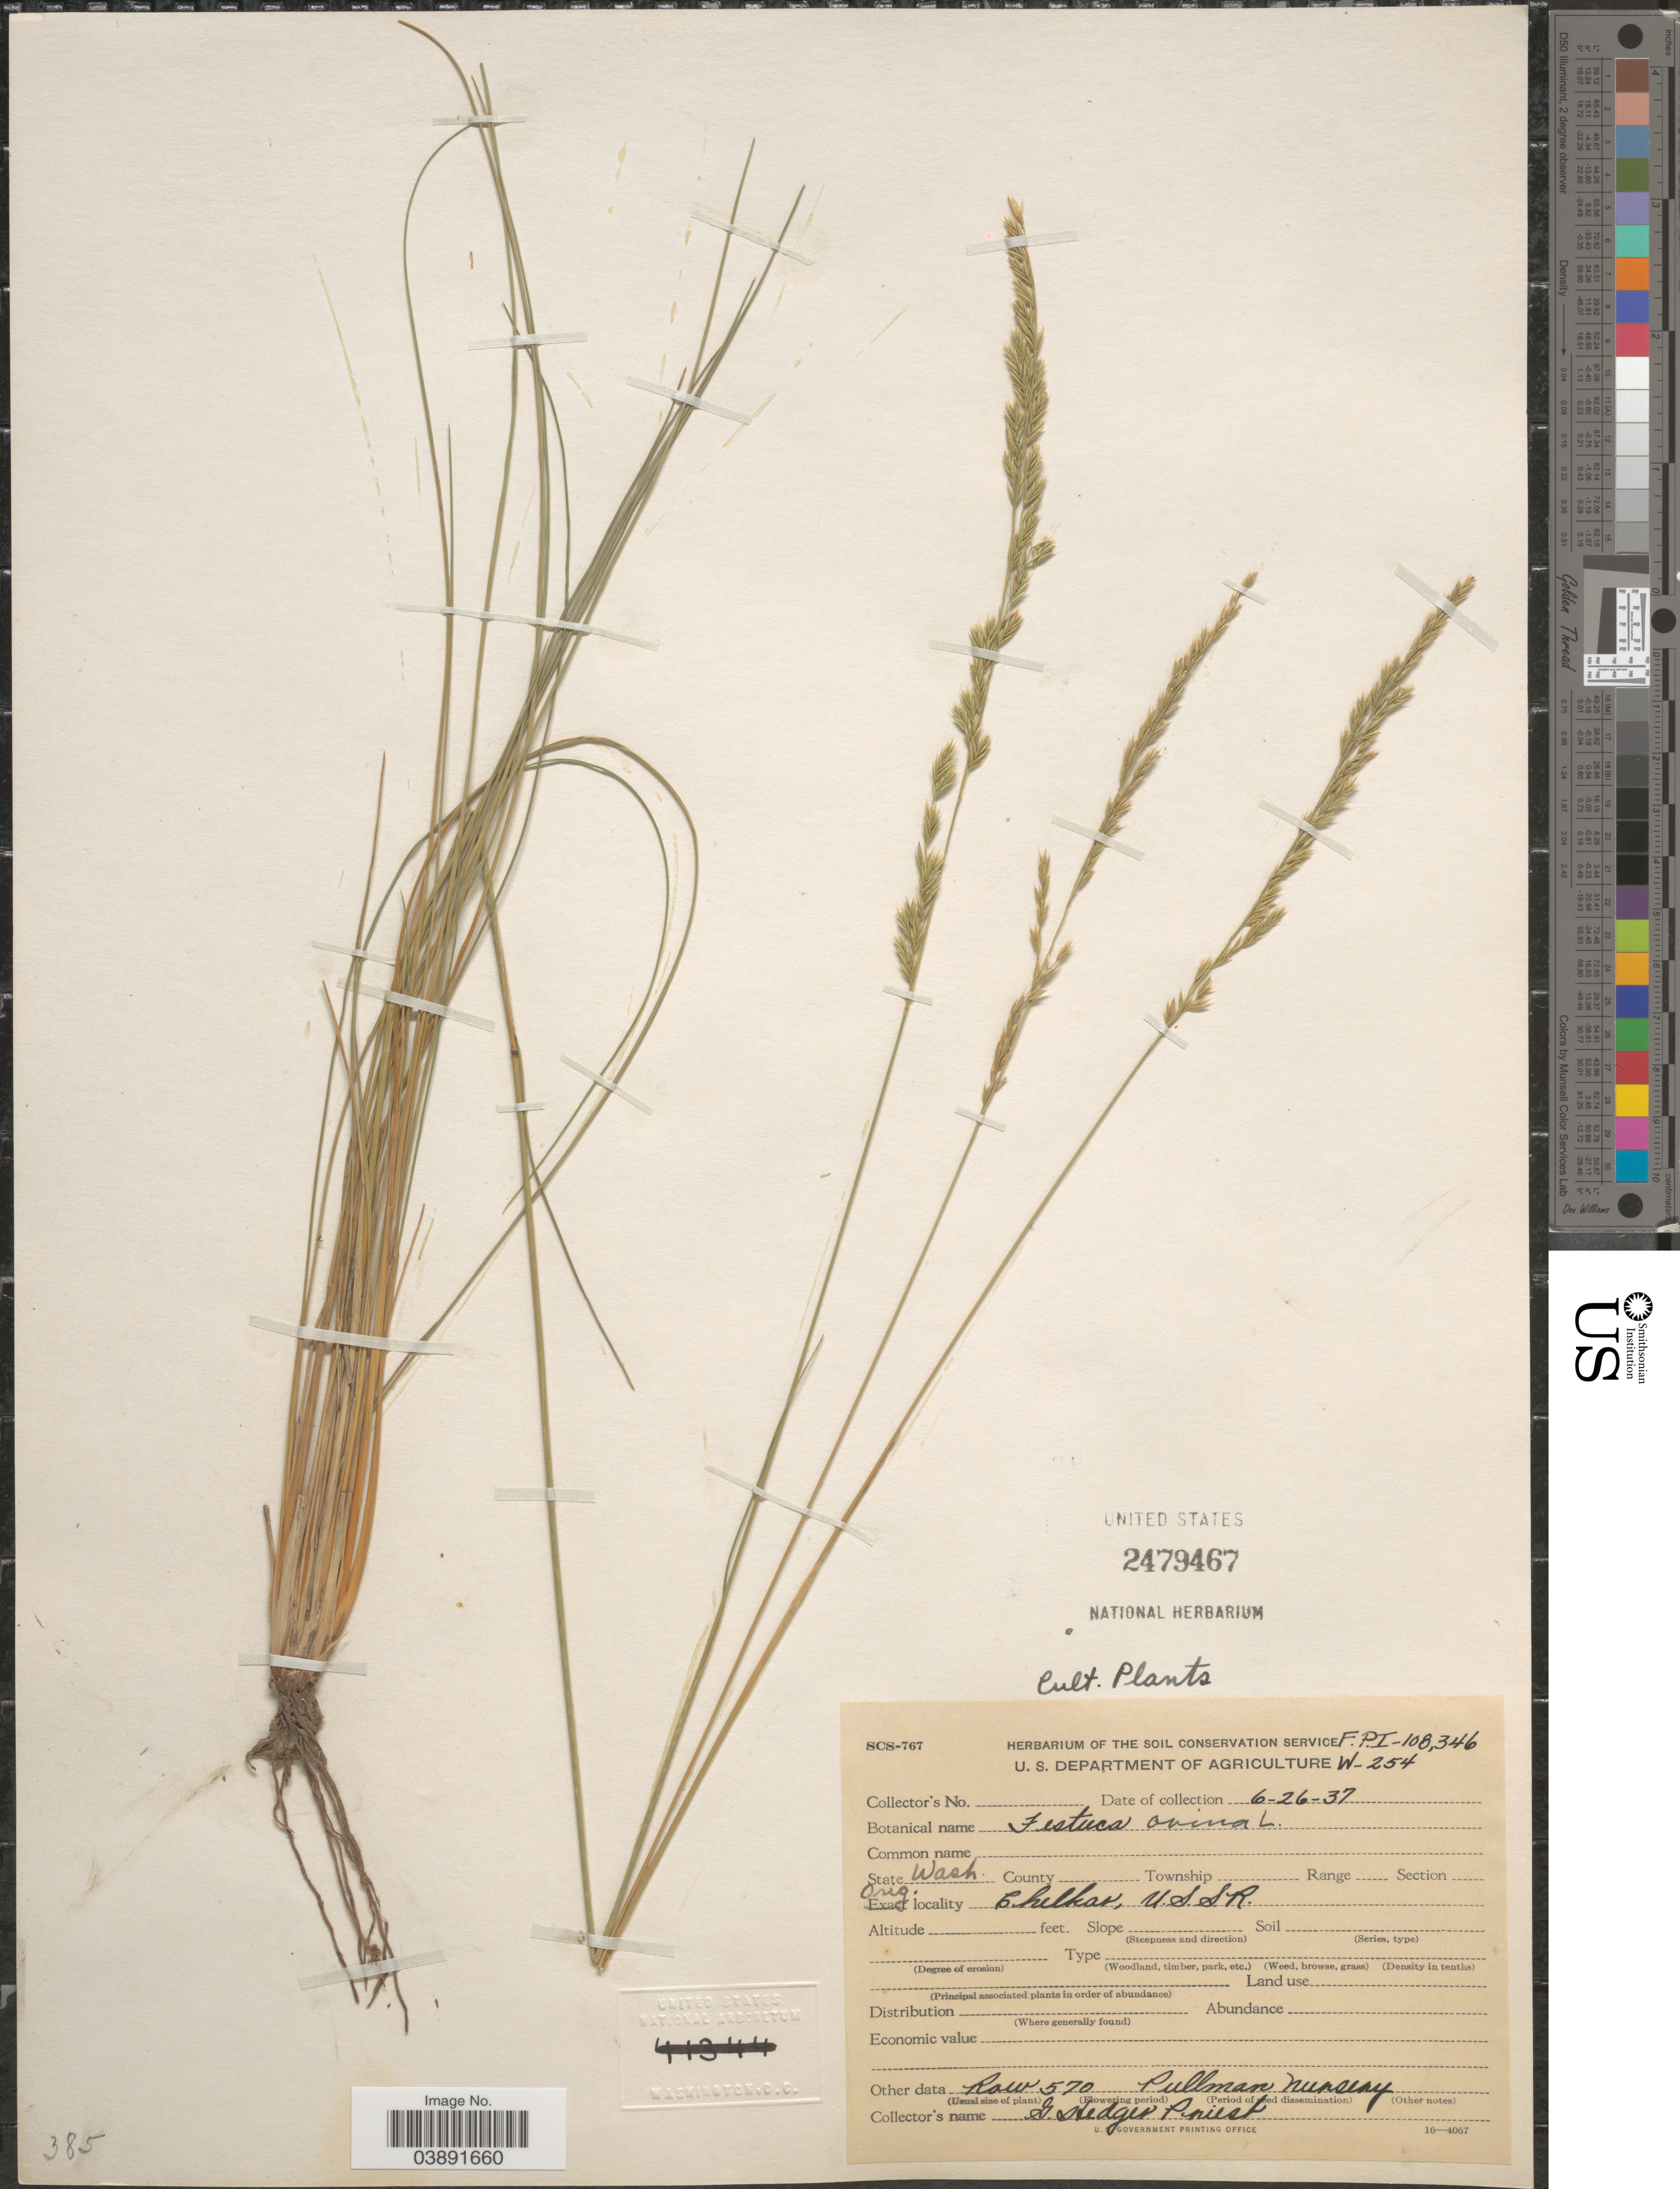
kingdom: Plantae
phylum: Tracheophyta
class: Liliopsida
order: Poales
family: Poaceae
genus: Festuca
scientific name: Festuca ovina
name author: L.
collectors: G. Priest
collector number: F.P.I-108,346/W-254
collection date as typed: Transcribed d/m/y: 26/6/37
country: United States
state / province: Washington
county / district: Whitman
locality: Row 570 Pullman Nursery.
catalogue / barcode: US 2479467